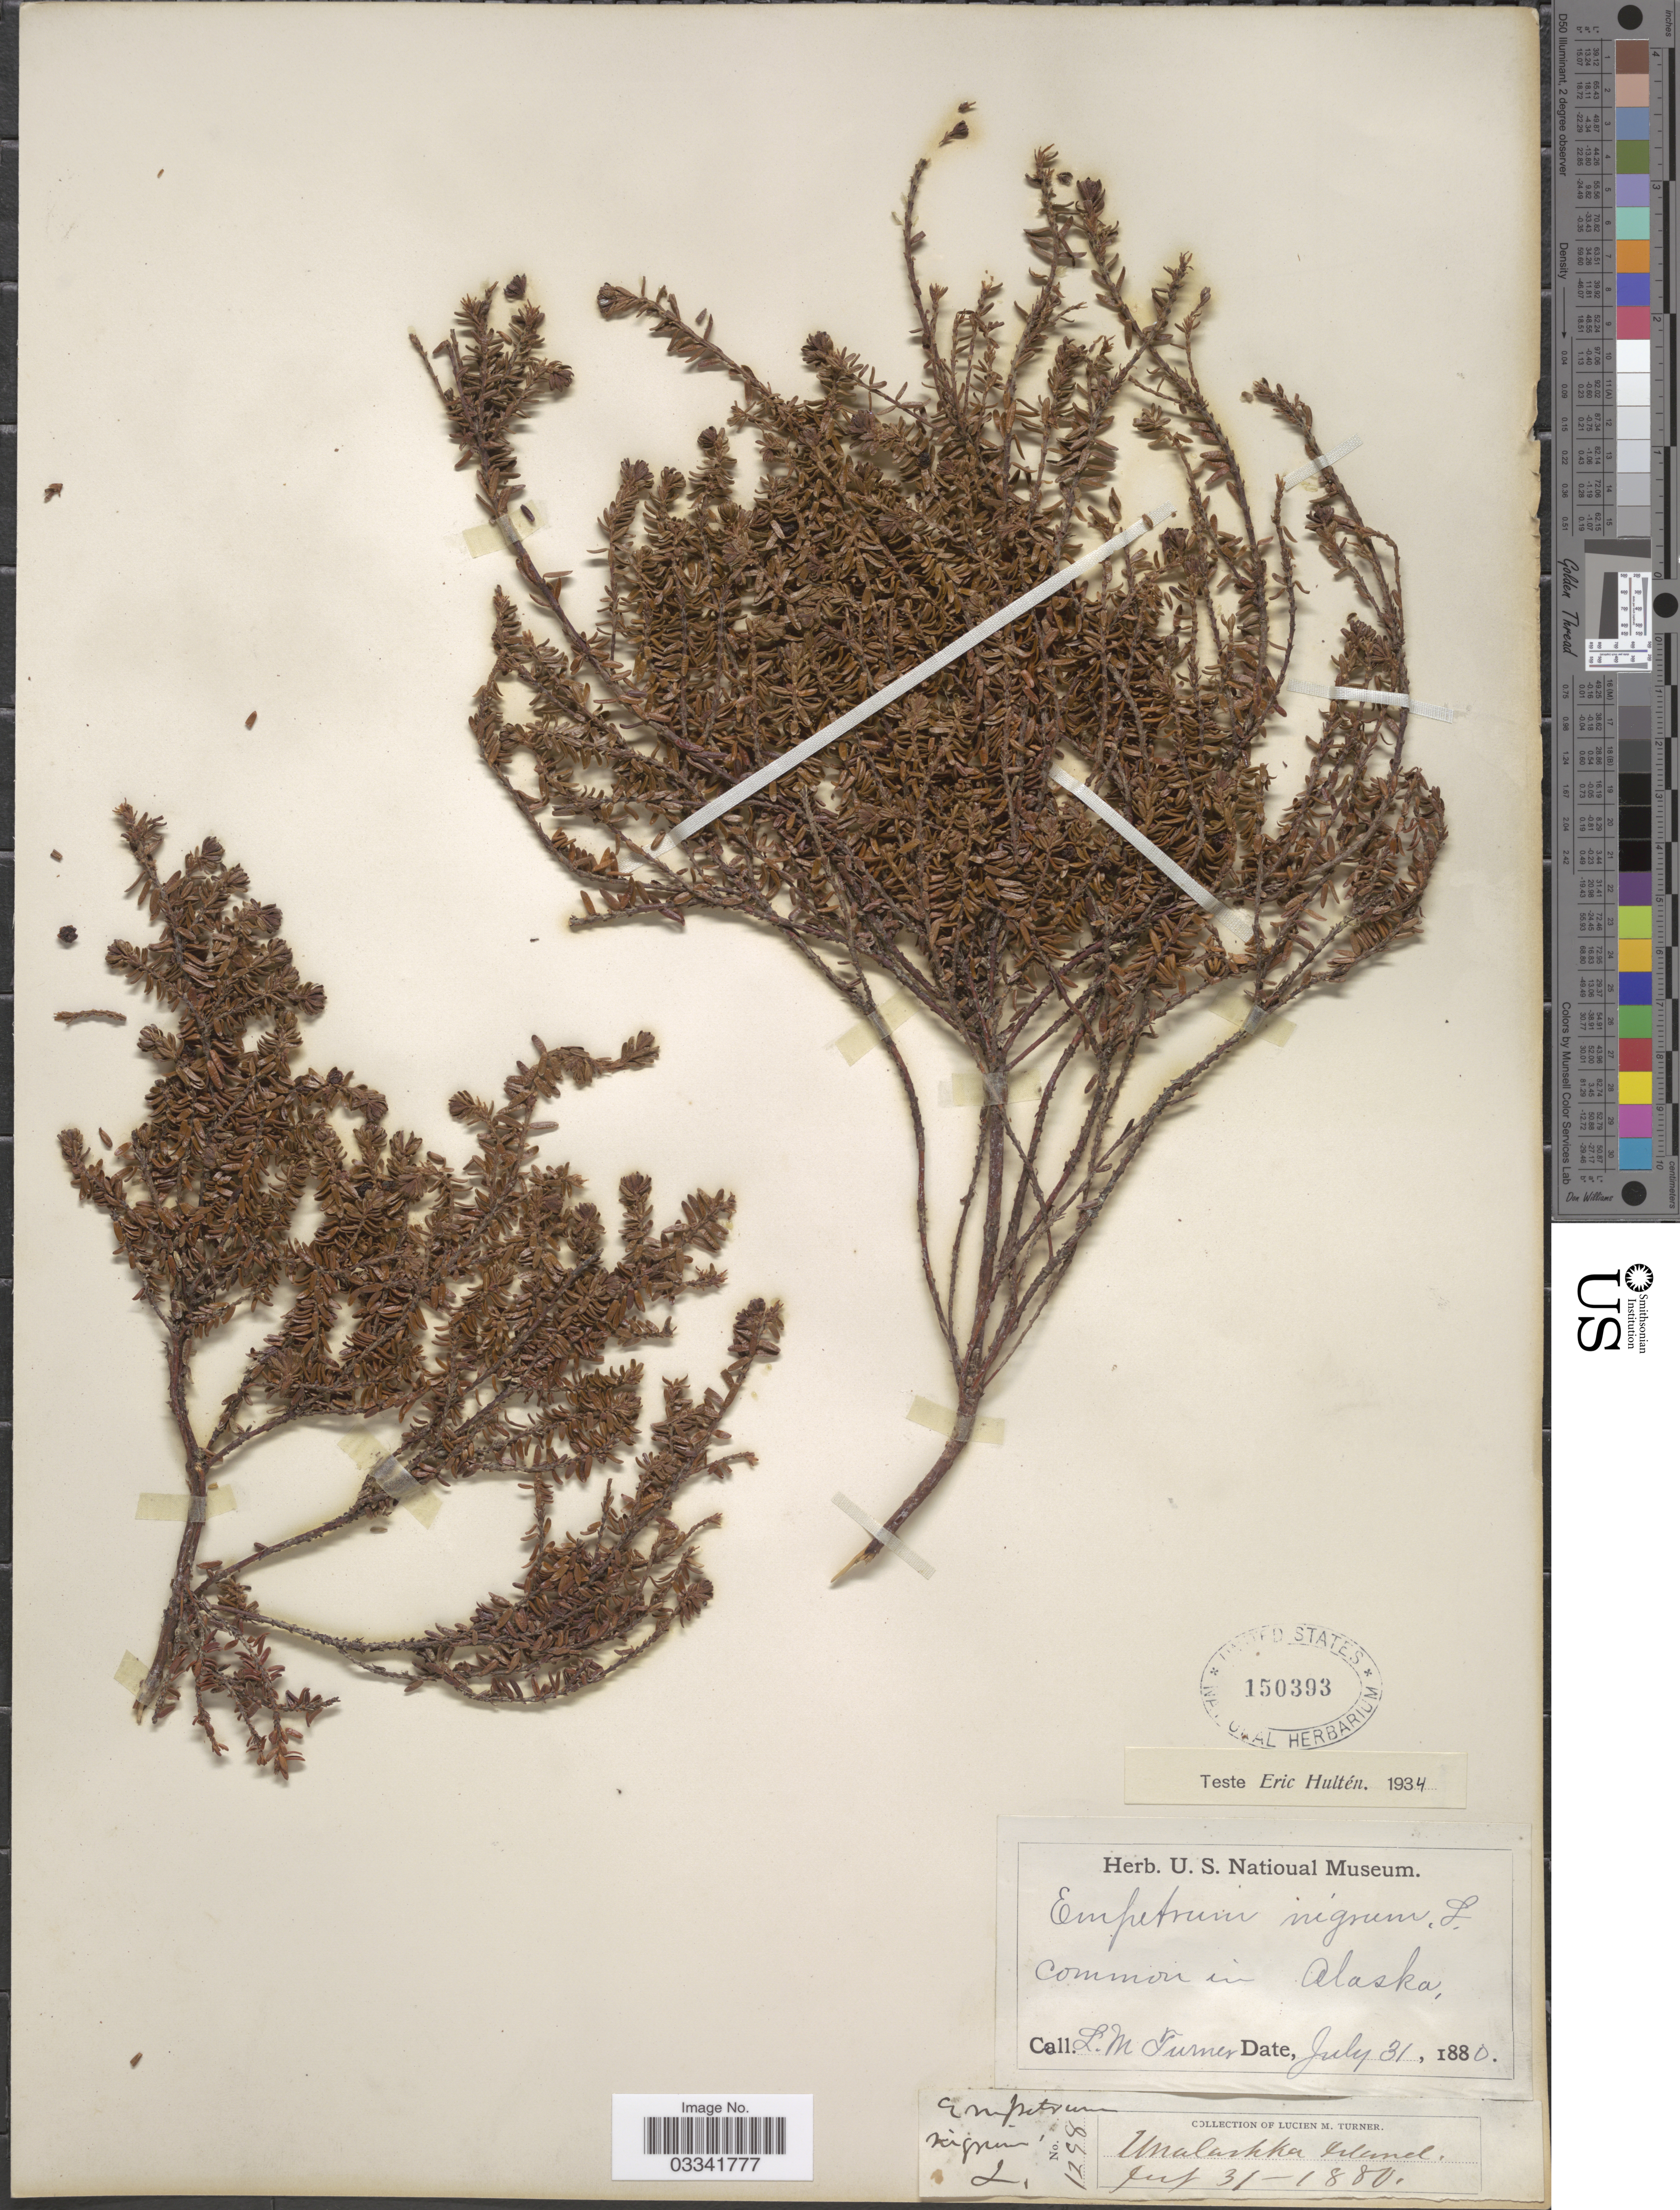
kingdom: Plantae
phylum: Tracheophyta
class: Magnoliopsida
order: Ericales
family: Ericaceae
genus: Empetrum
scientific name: Empetrum nigrum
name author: L.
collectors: L. M. Turner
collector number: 1298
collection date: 1880-07-31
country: United States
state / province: Alaska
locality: Unalaska Island.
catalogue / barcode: US 150393